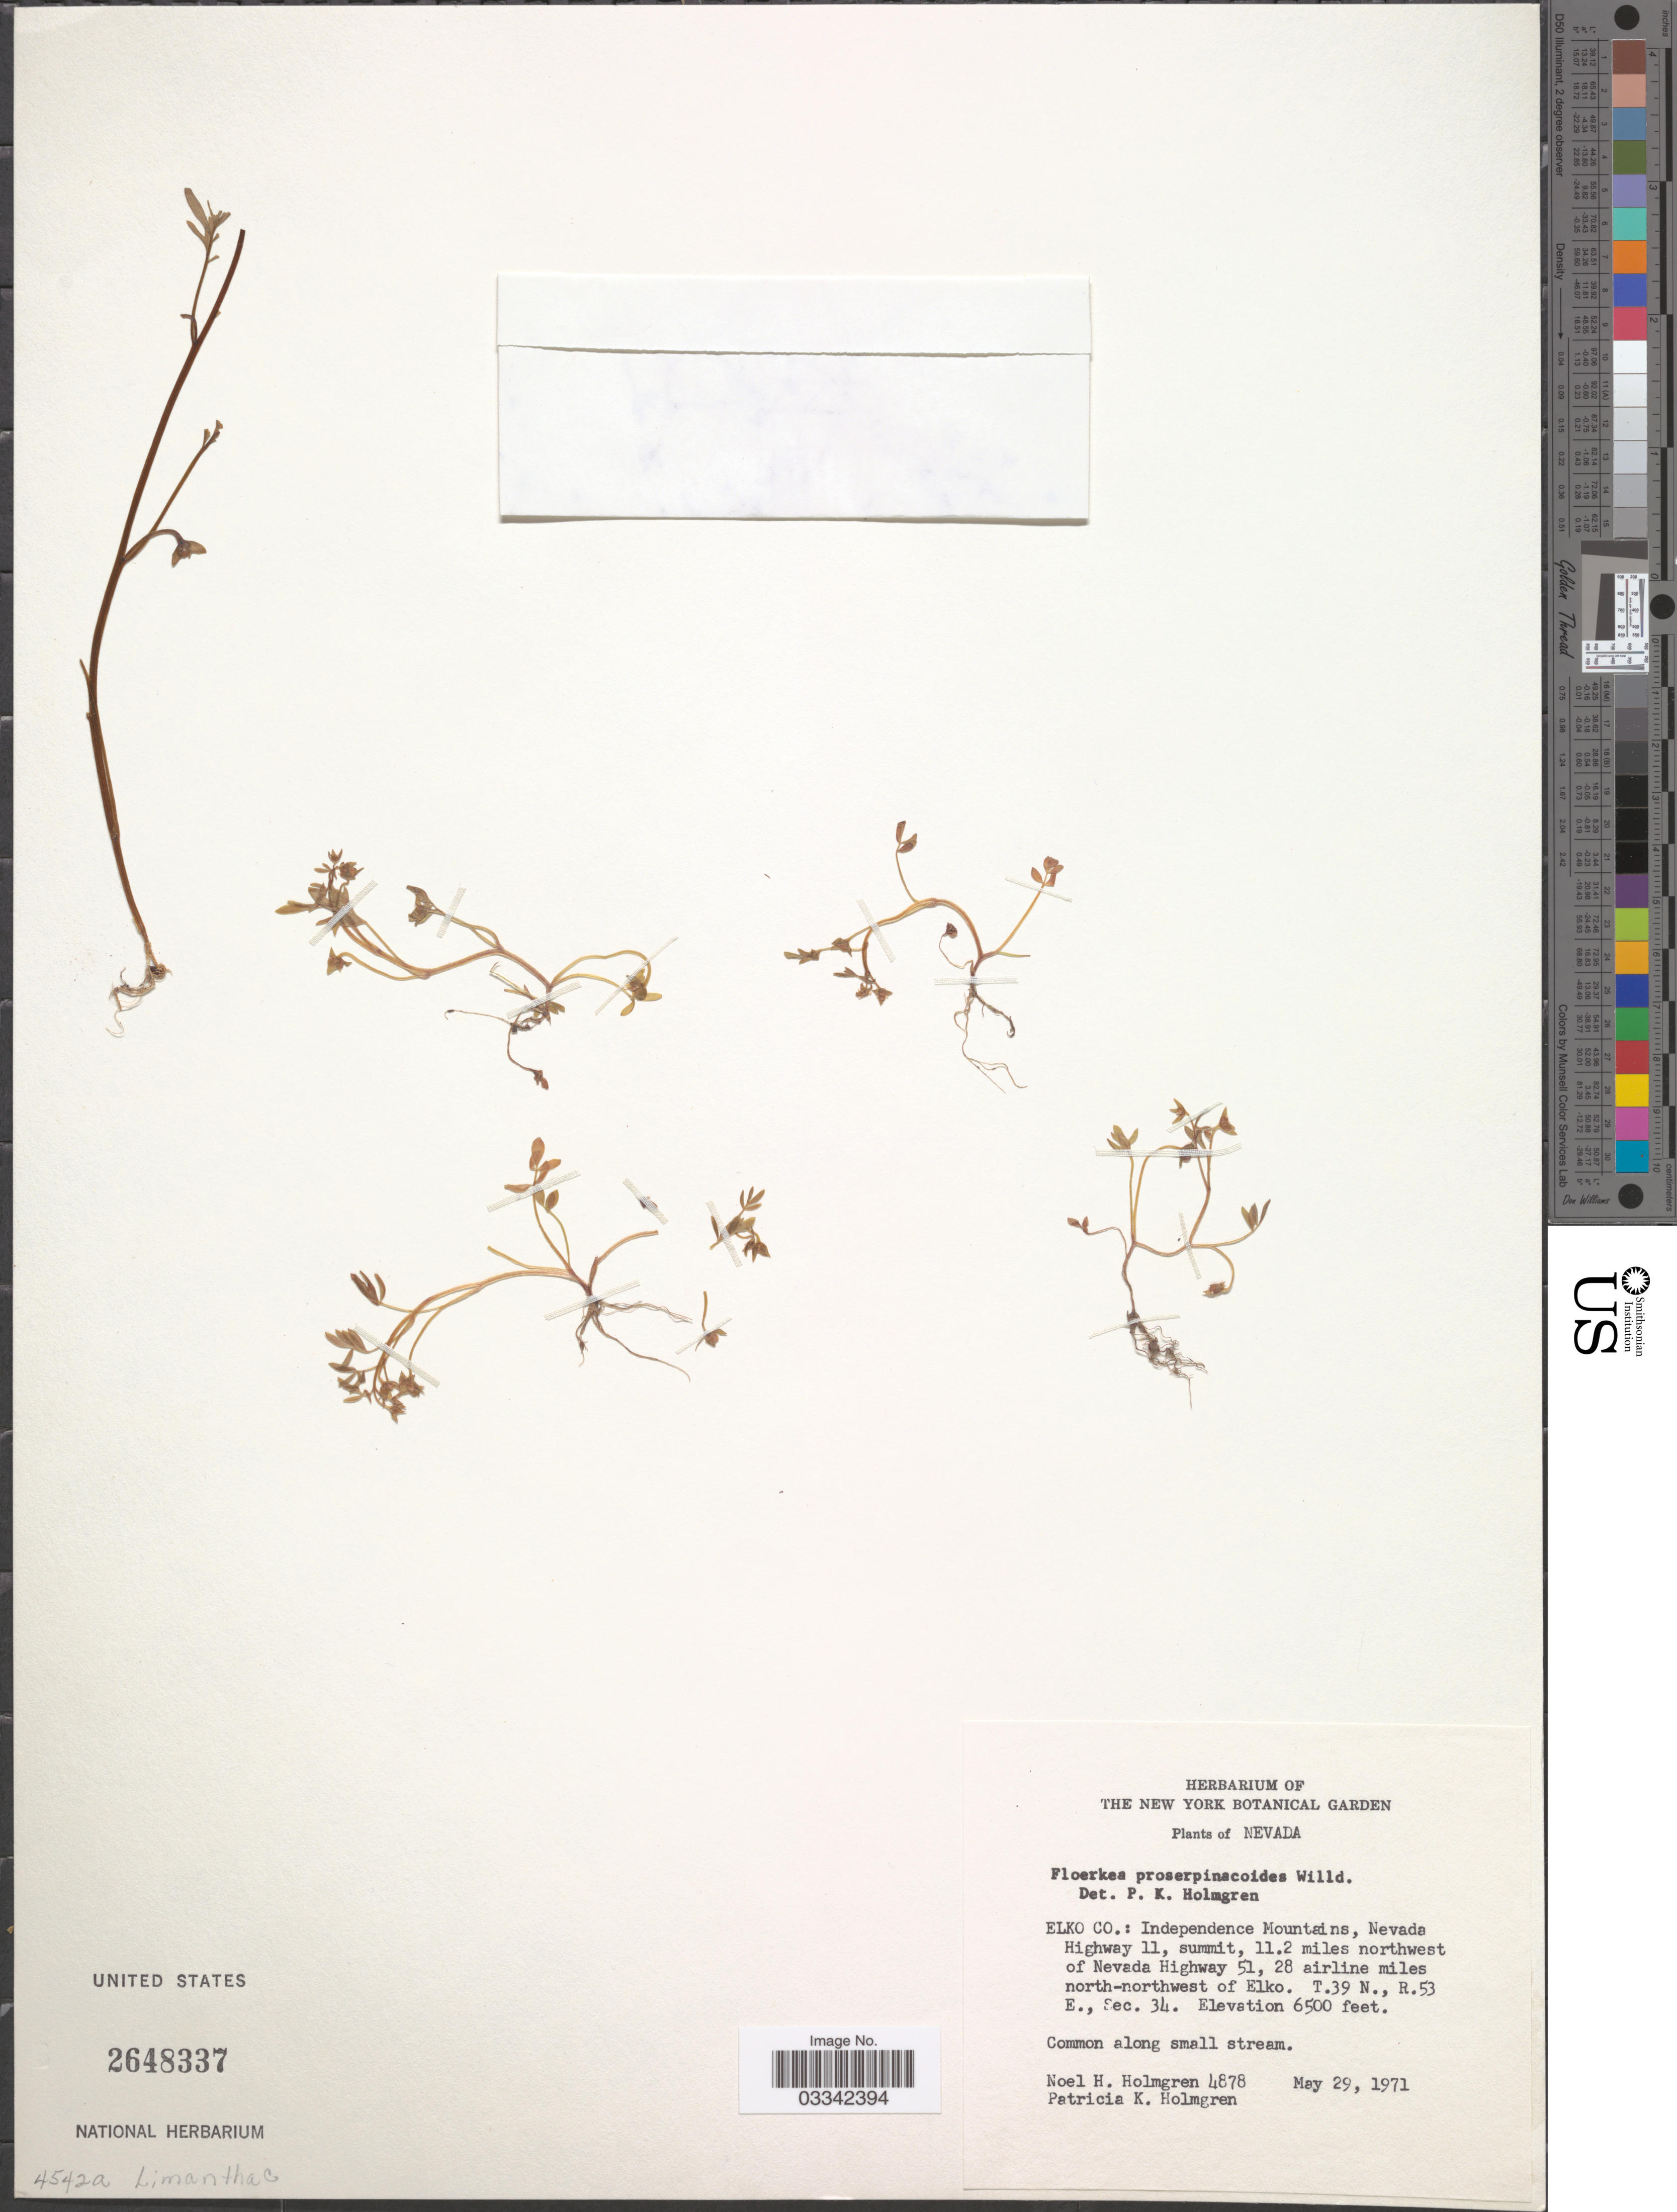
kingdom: Plantae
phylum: Tracheophyta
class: Magnoliopsida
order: Brassicales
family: Limnanthaceae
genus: Floerkea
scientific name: Floerkea proserpinacoides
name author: Willd.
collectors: N. H. Holmgren & P. K. Holmgren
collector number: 4878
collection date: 1971-05-29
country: United States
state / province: Nevada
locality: Elko Co.: Independence Mountains, Nevada Highway 11, summit 11.2 miles northwest of Nevada Highway 51, 28 airline miles north-northwest of Elko. T.39 N., R.53 E., Sec. 34.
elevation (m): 1981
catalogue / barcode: US 2648337